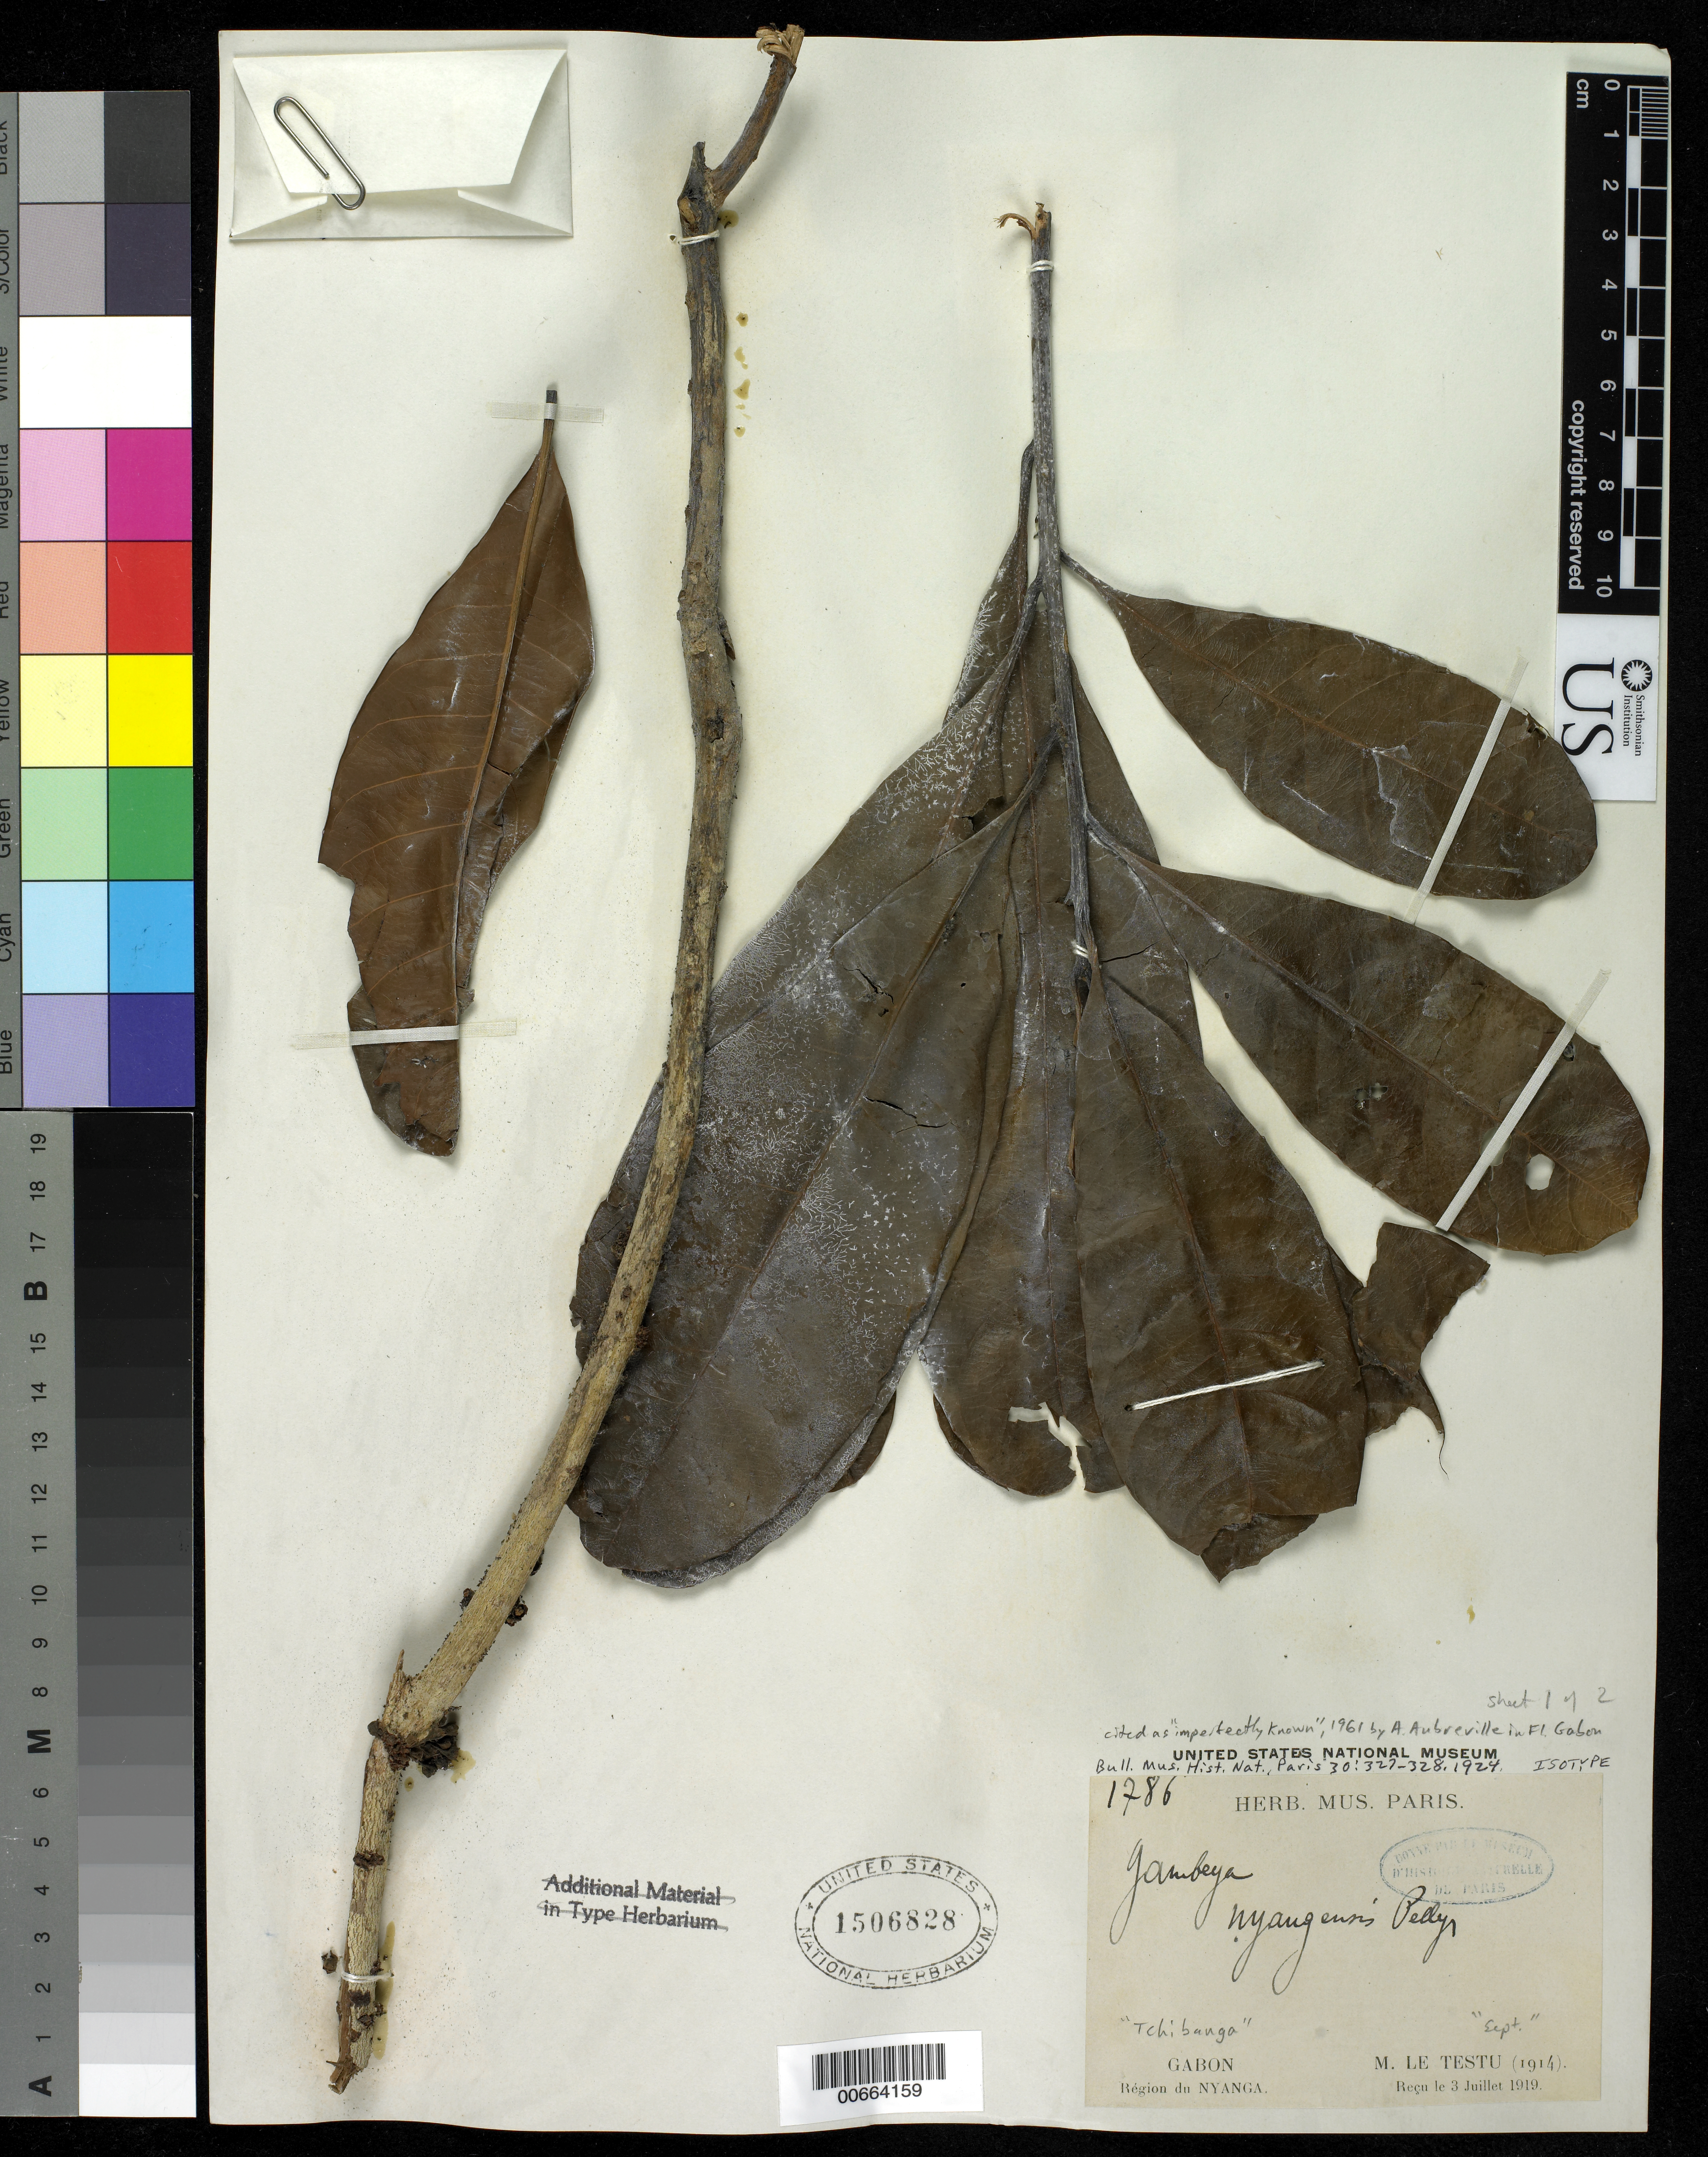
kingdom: Plantae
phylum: Tracheophyta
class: Magnoliopsida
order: Ericales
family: Sapotaceae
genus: Gambeya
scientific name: Gambeya nyangensis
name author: Pellegr.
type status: Isotype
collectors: G. Le Testu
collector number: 1786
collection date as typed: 1914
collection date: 1914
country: Gabon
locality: Région de Nyanga.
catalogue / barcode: US 1506828